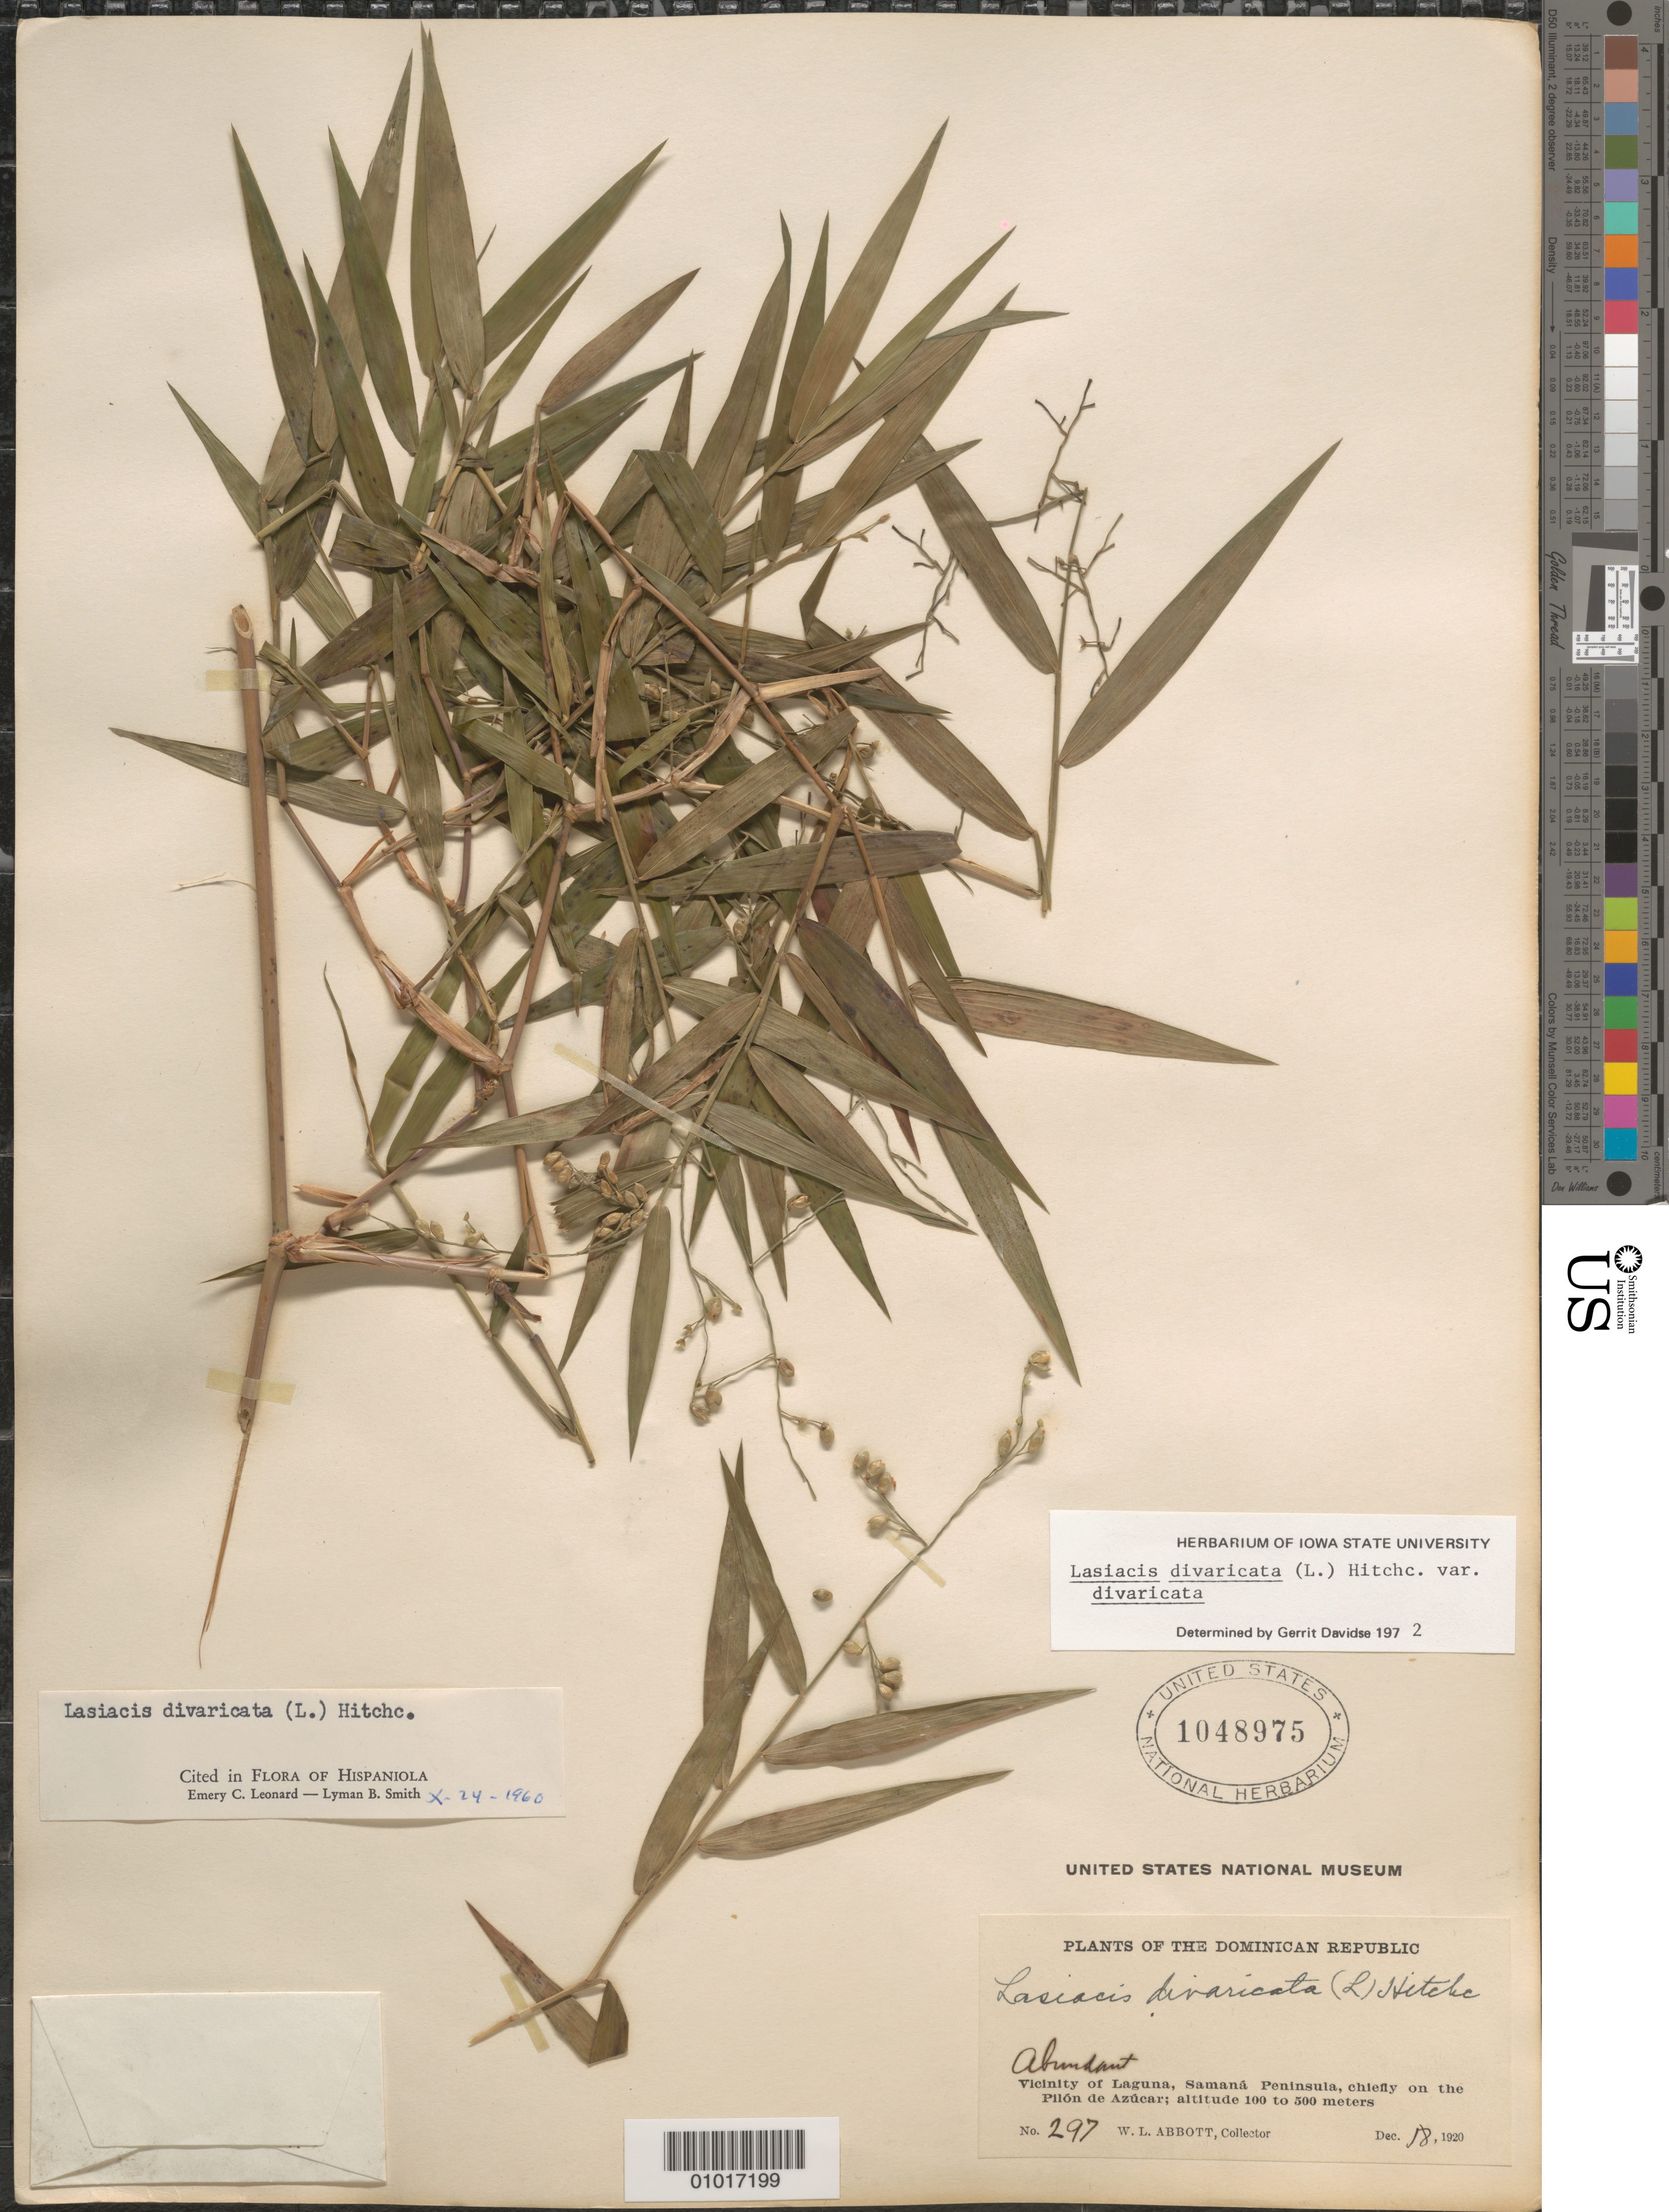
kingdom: Plantae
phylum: Tracheophyta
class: Liliopsida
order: Poales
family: Poaceae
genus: Lasiacis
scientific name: Lasiacis divaricata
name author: (L.) Hitchc.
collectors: W. L. Abbott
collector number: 297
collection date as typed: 18 Dec 1920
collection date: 1920-12-18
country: Dominican Republic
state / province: Samaná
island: Hispaniola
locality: Vicinity of Laguna, Samana Peninsula, Chiefly on the Pilon de Azucar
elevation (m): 100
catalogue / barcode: US 1048975